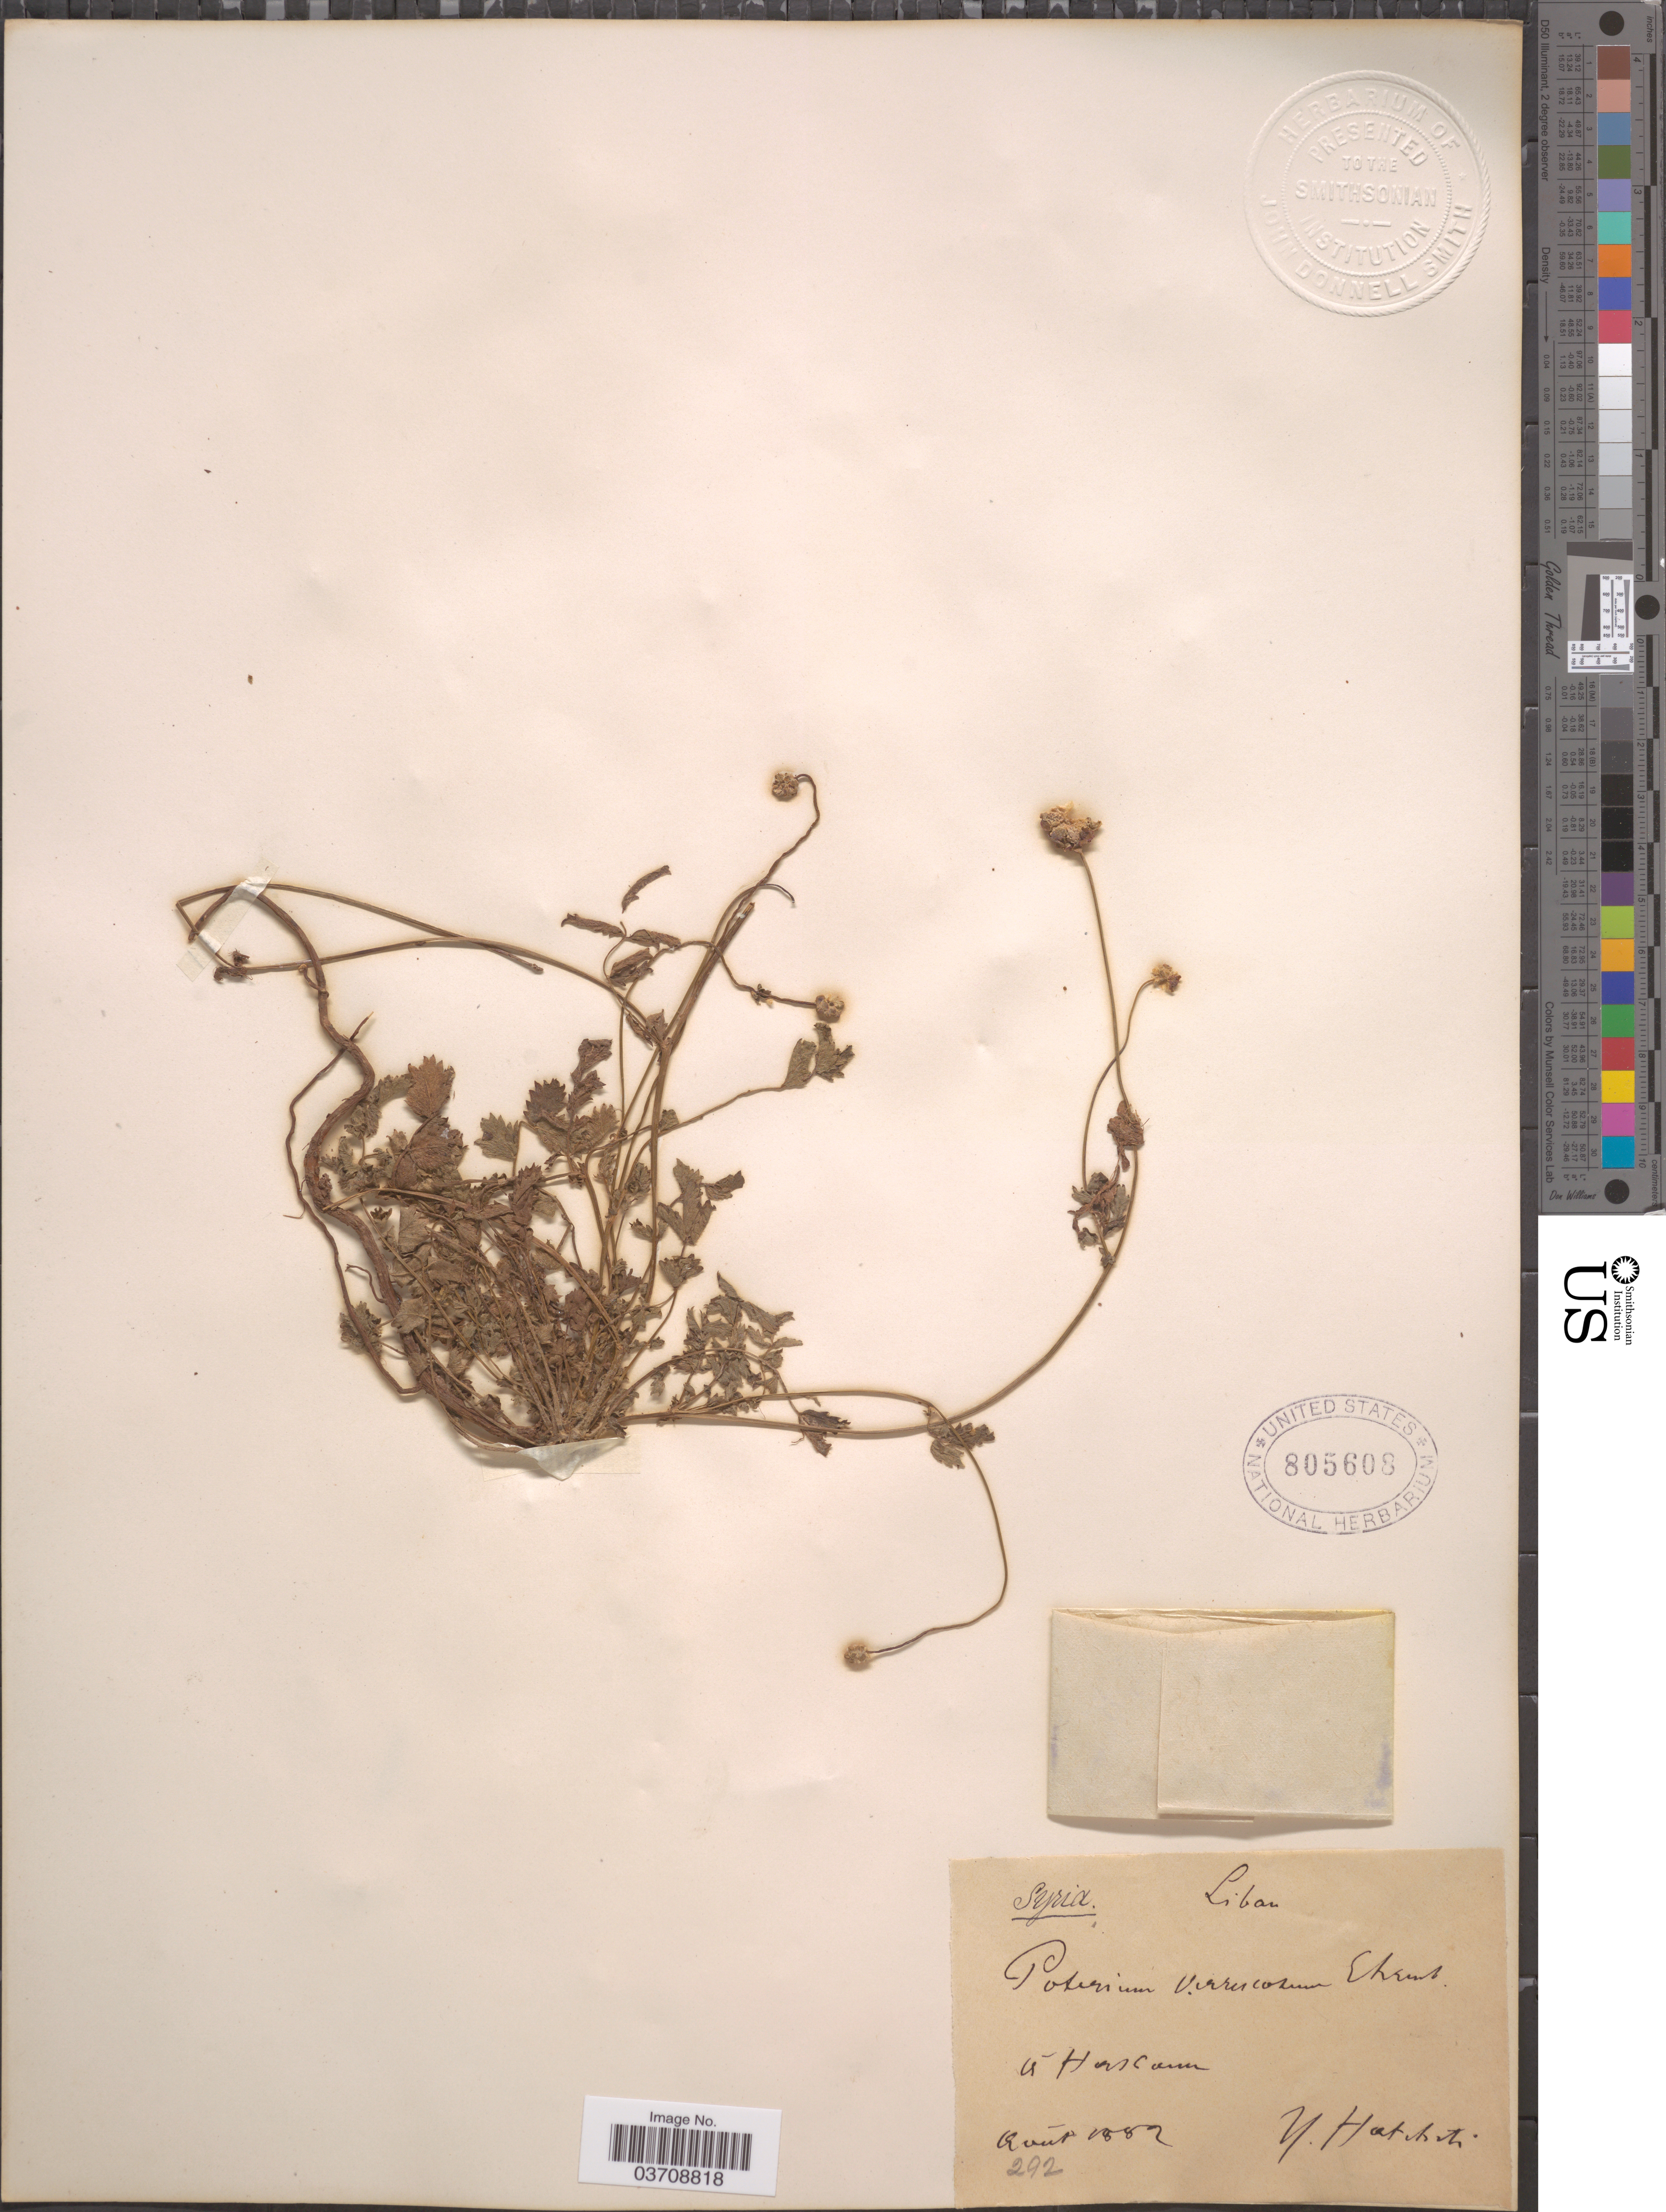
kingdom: Plantae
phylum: Tracheophyta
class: Magnoliopsida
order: Rosales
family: Rosaceae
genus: Sanguisorba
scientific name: Sanguisorba verrucosa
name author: (Link ex G. Don) Ces.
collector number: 292?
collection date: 1882-08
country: Lebanon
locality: Syria / Liban. Á Harscam. [interpreted]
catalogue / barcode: US 805608